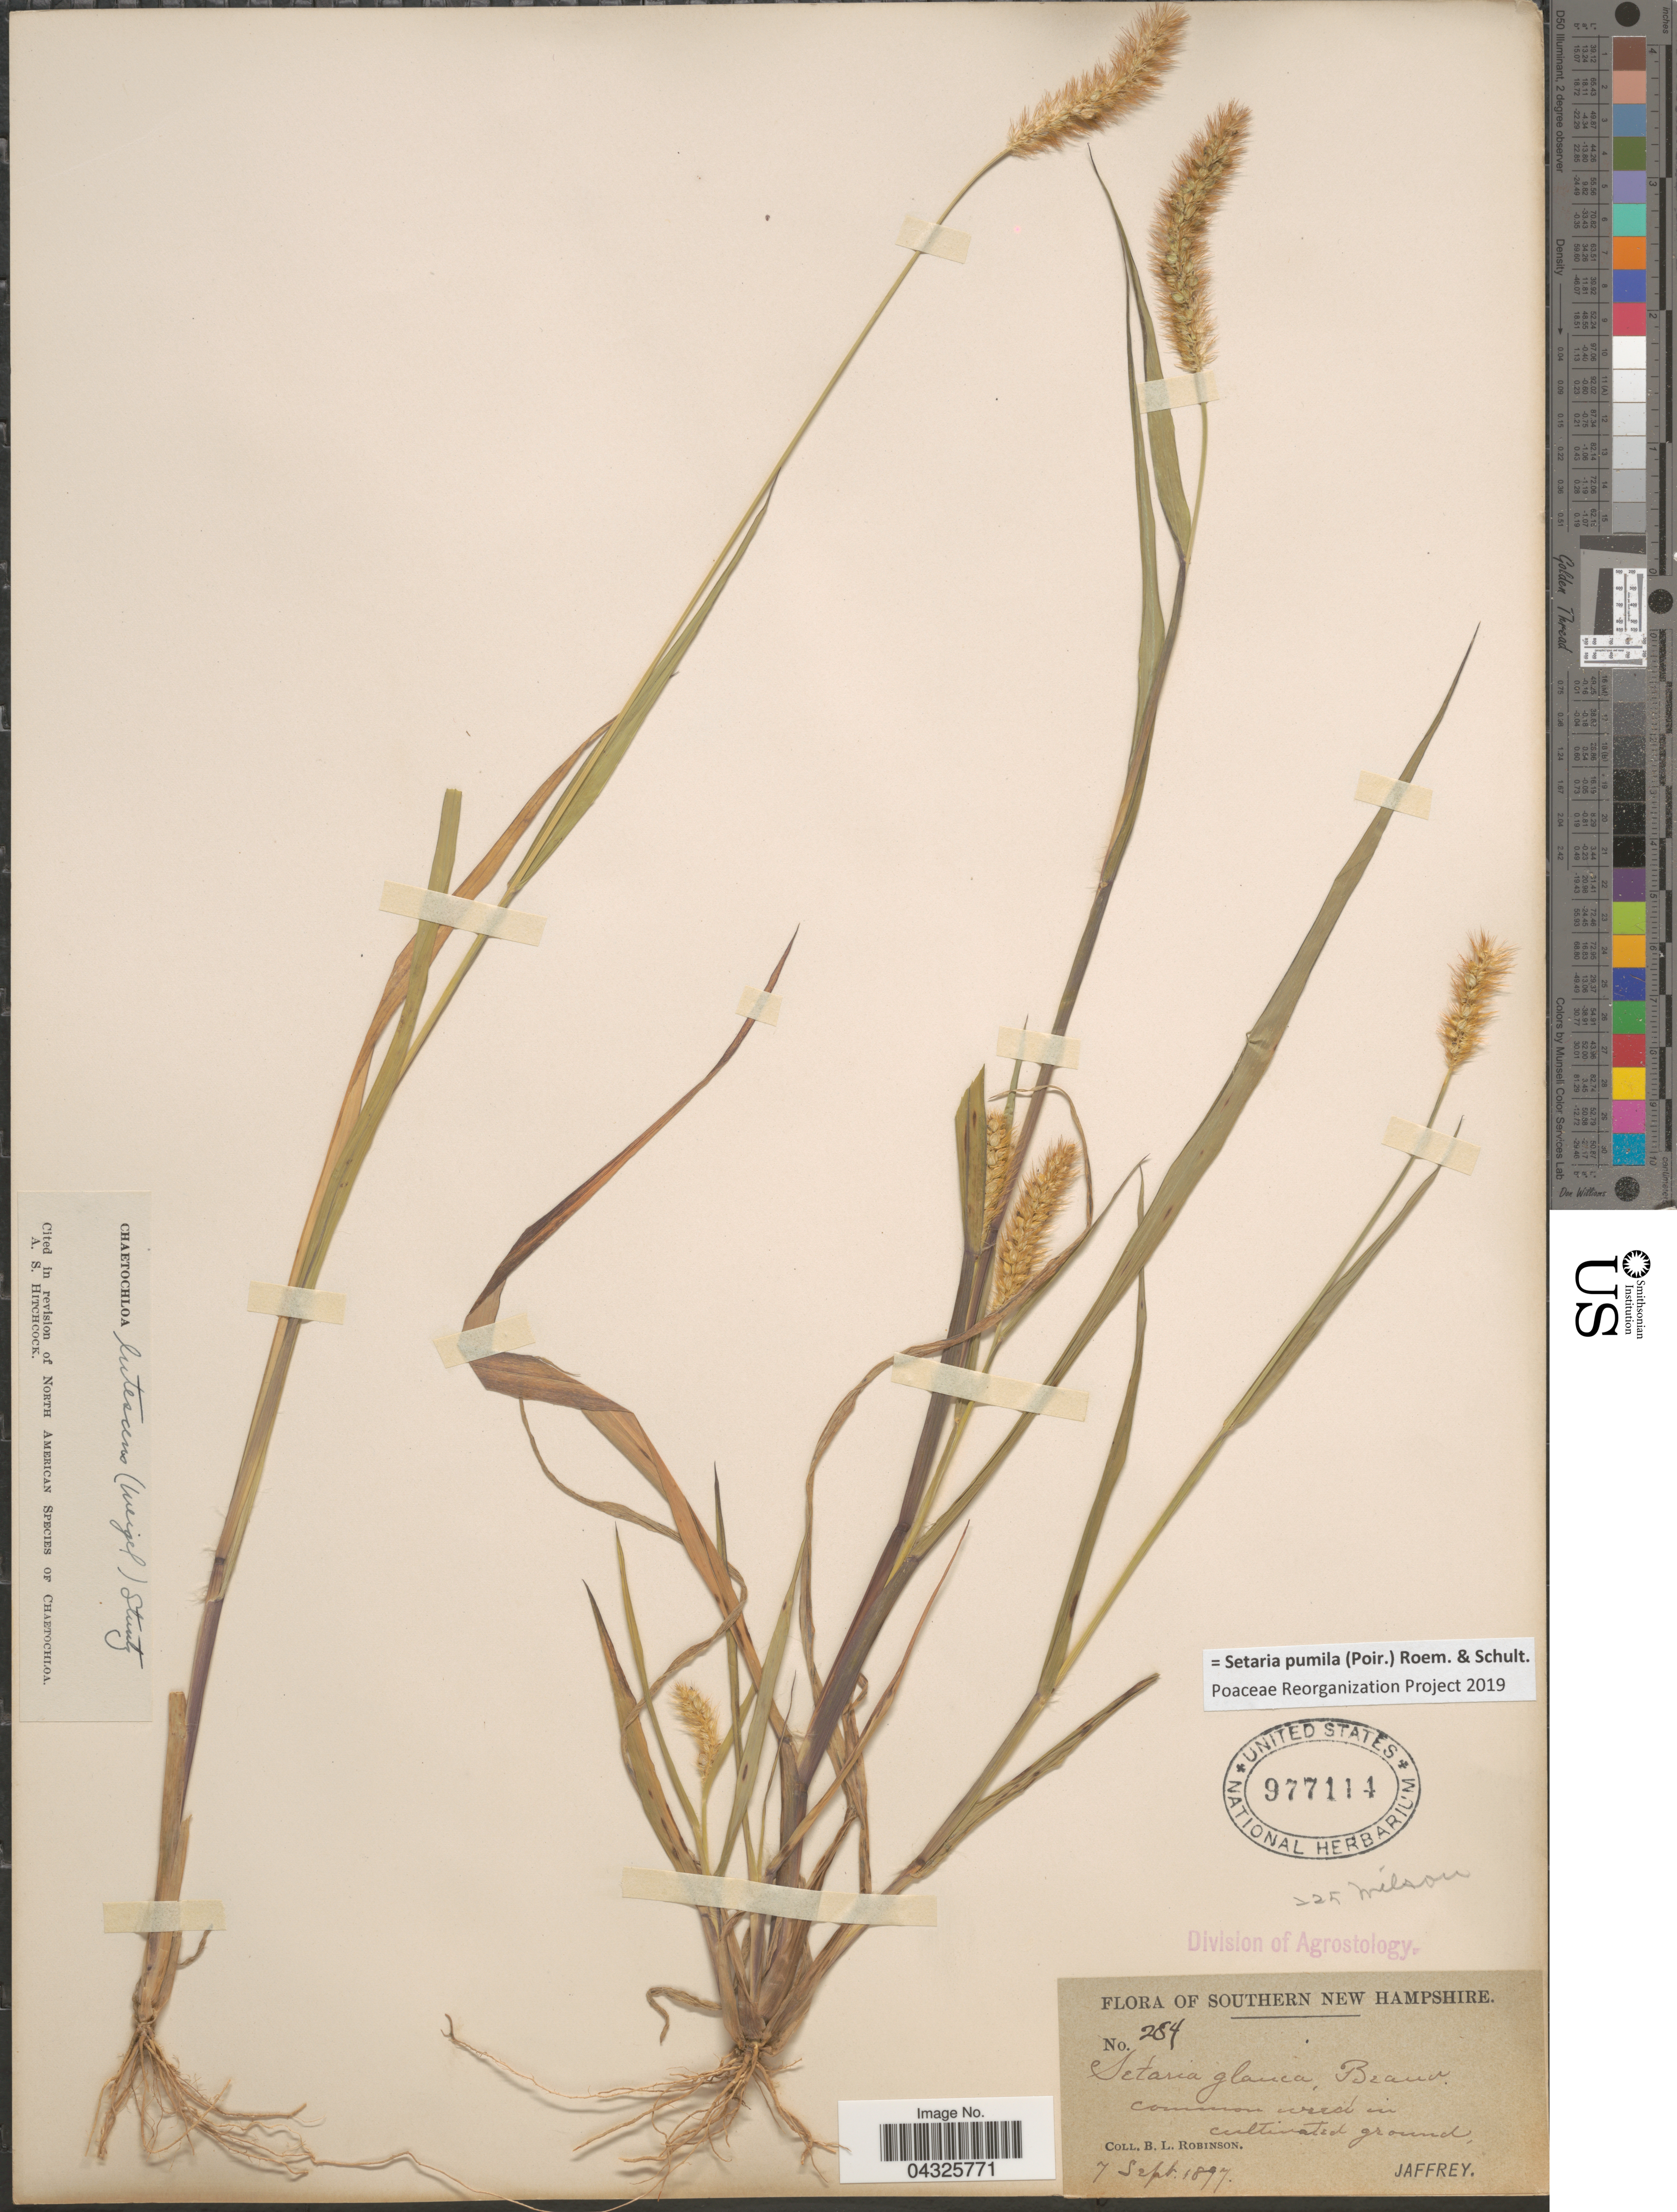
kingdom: Plantae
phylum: Tracheophyta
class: Liliopsida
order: Poales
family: Poaceae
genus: Setaria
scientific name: Setaria pumila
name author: (Poir.) Roem. & Schult.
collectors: B. L. Robinson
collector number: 284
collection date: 1897-09-07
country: United States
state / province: New Hampshire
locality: Southern New Hampshire. Jaffrey.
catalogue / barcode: US 977114